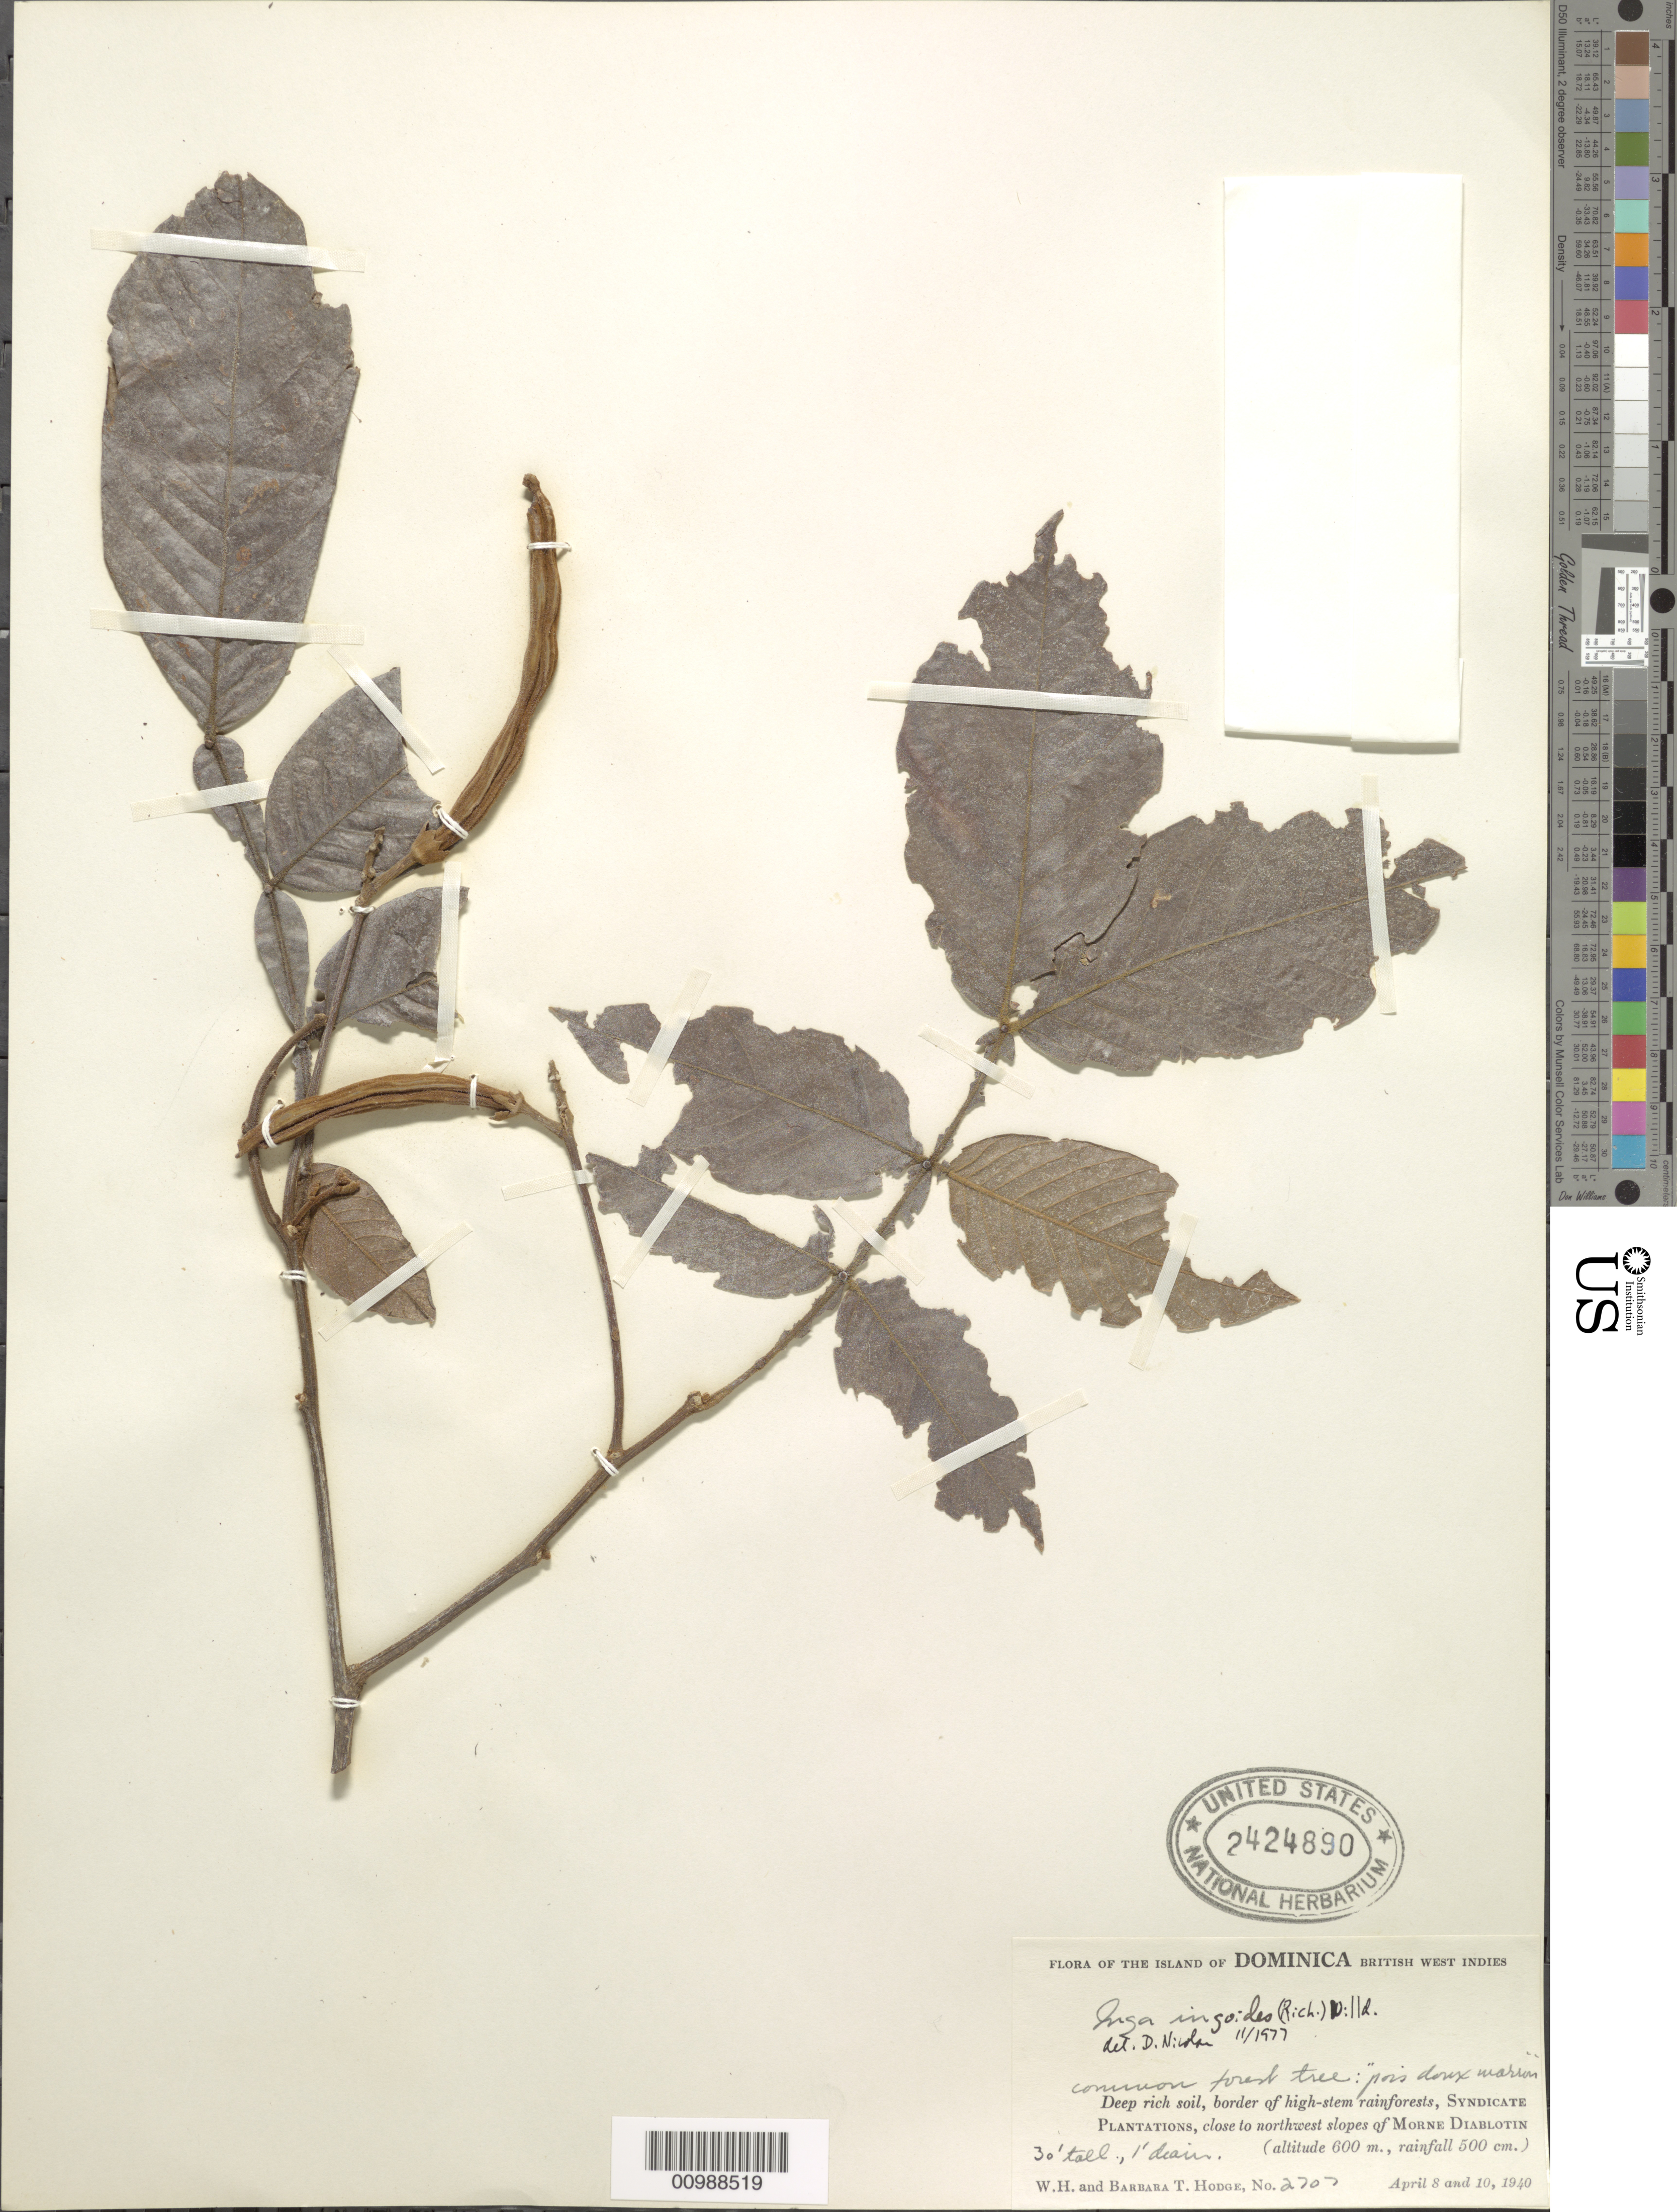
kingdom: Plantae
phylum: Tracheophyta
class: Magnoliopsida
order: Fabales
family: Fabaceae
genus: Inga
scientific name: Inga ingoides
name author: (Rich.) Willd.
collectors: W. Hodge & B. Hodge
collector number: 2707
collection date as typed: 08 Apr 1940 and10 Apr 1940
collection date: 1940-04-08,1940-04-10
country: Dominica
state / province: St. Andrew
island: Dominica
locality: Border of high stem rainforests, Syndicate Plantations, close to N.W. slopes of Morne Diablotin.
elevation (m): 600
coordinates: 0 N, 0 E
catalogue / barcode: US 2424890